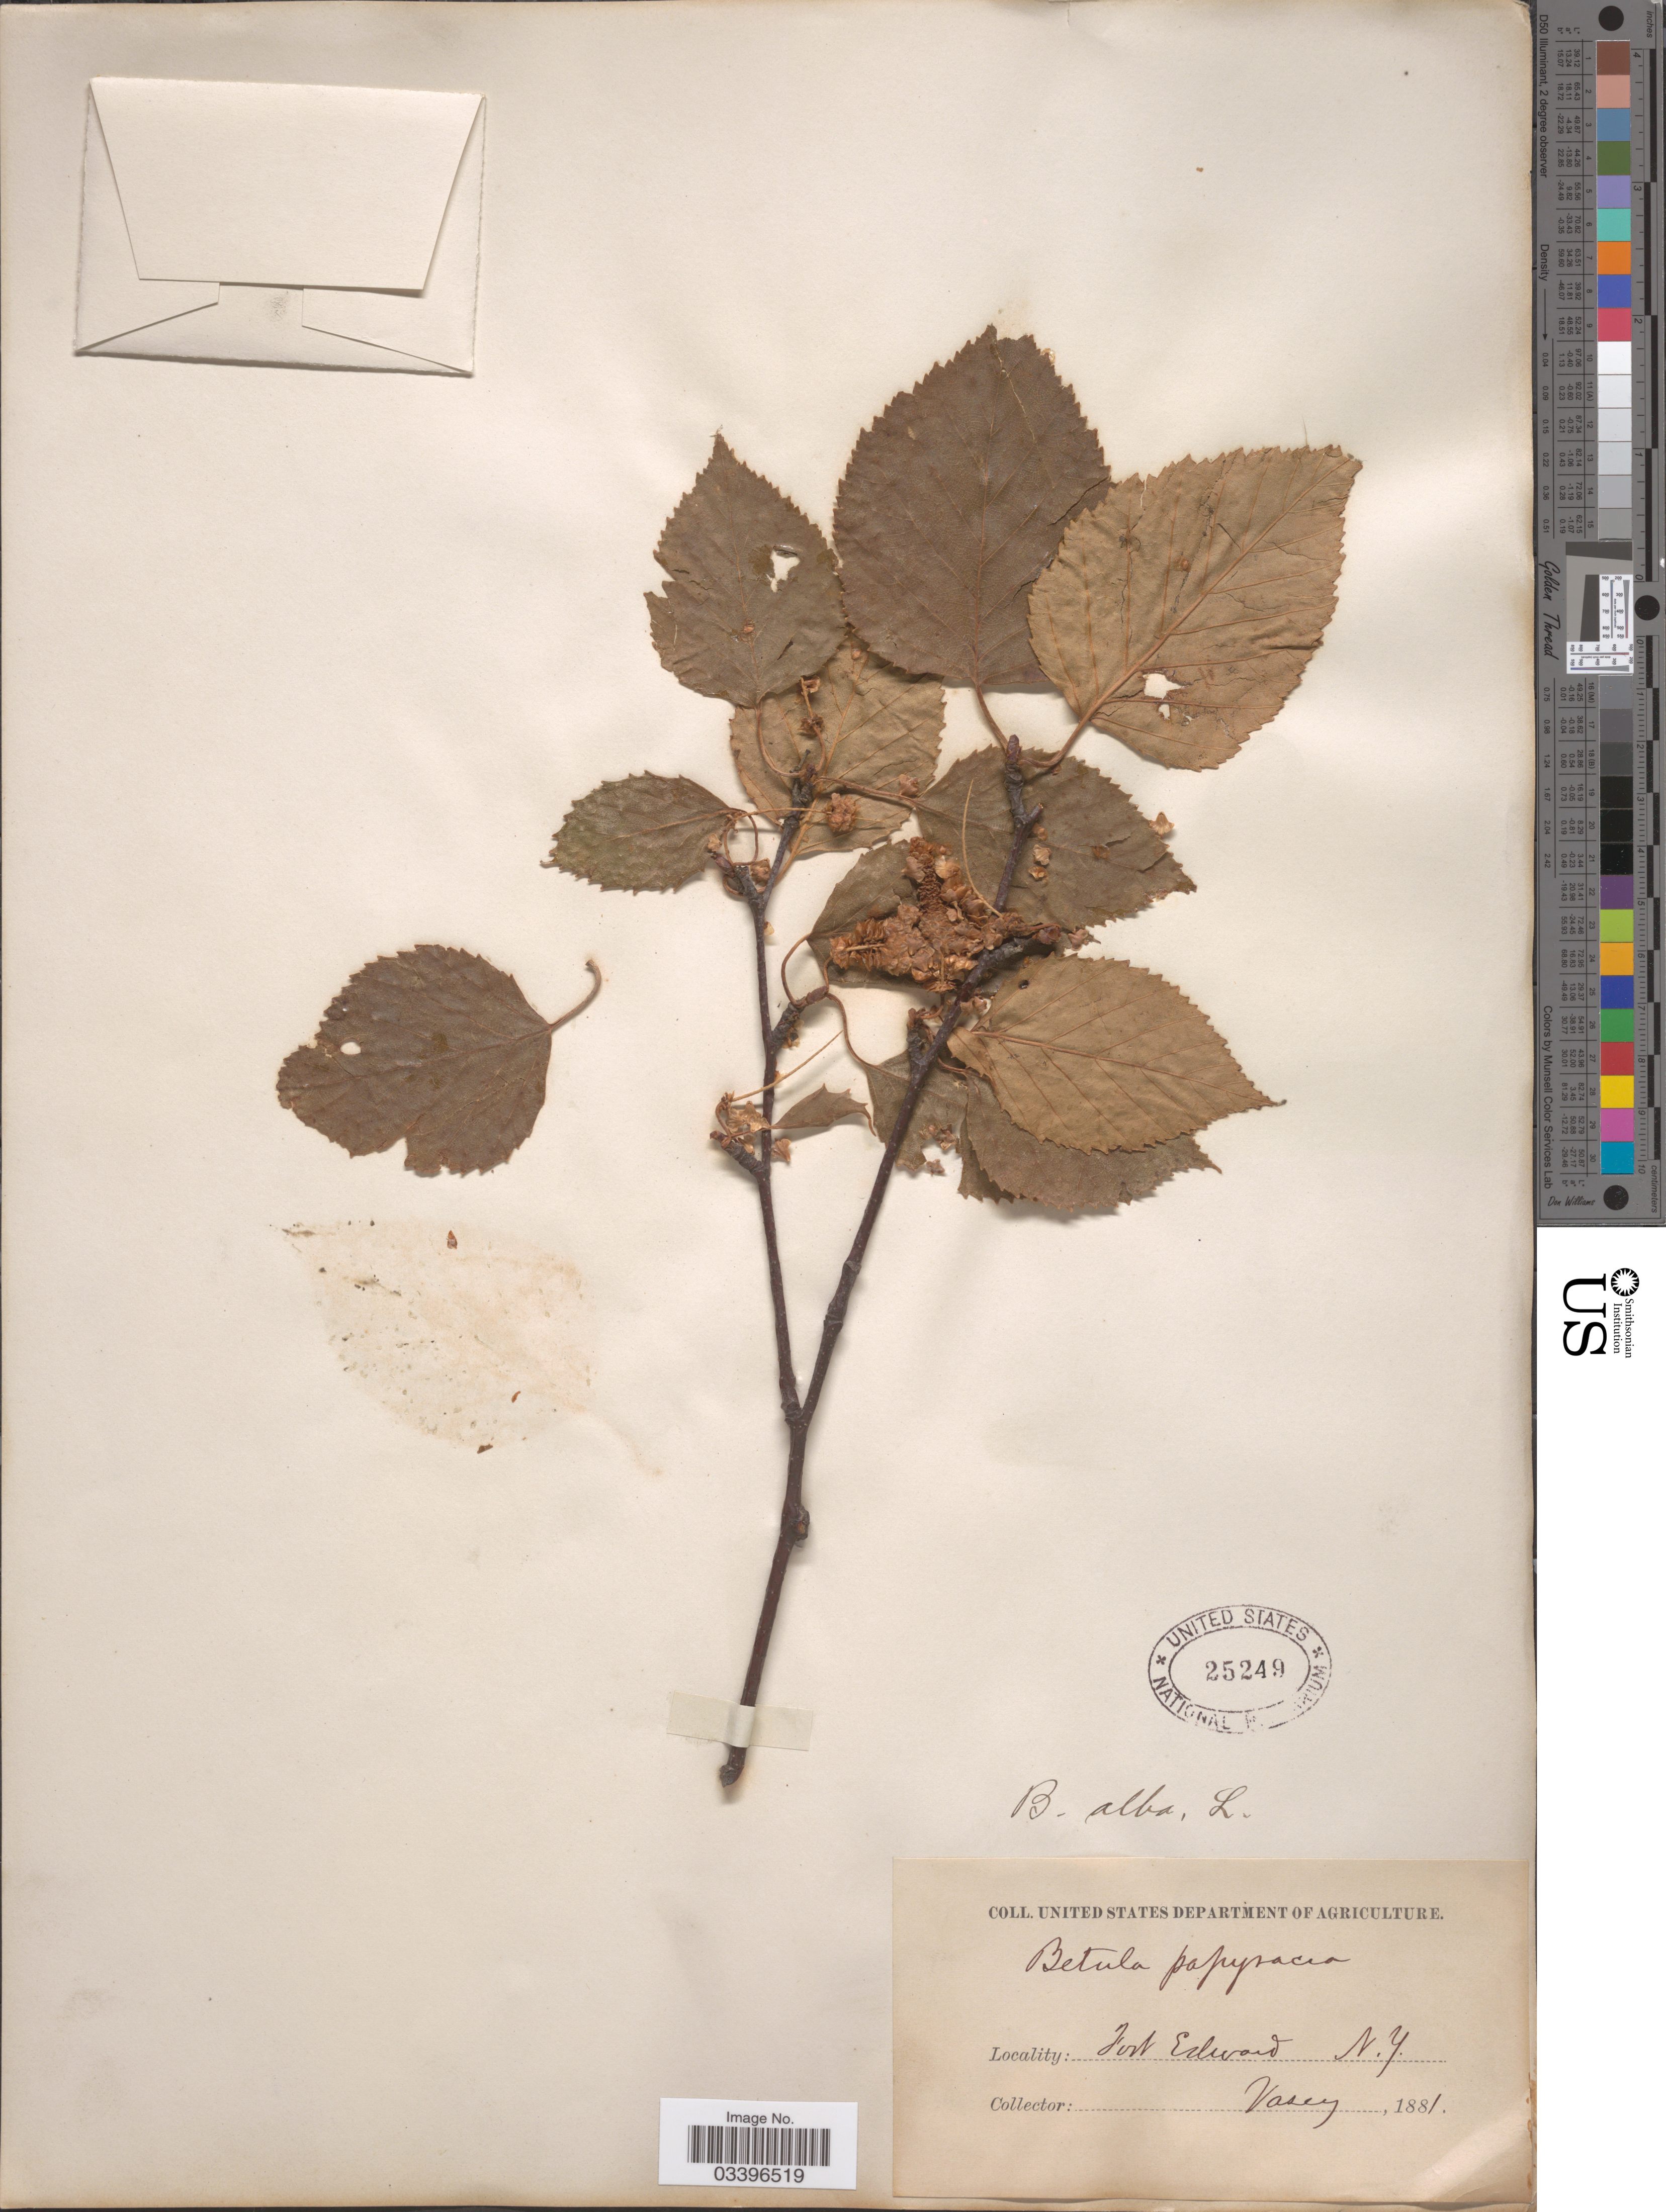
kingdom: Plantae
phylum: Tracheophyta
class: Magnoliopsida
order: Fagales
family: Betulaceae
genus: Betula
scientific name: Betula papyrifera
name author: Marshall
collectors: Vasey, --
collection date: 1881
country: United States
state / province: New York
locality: Fort Edward.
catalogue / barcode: US 25249